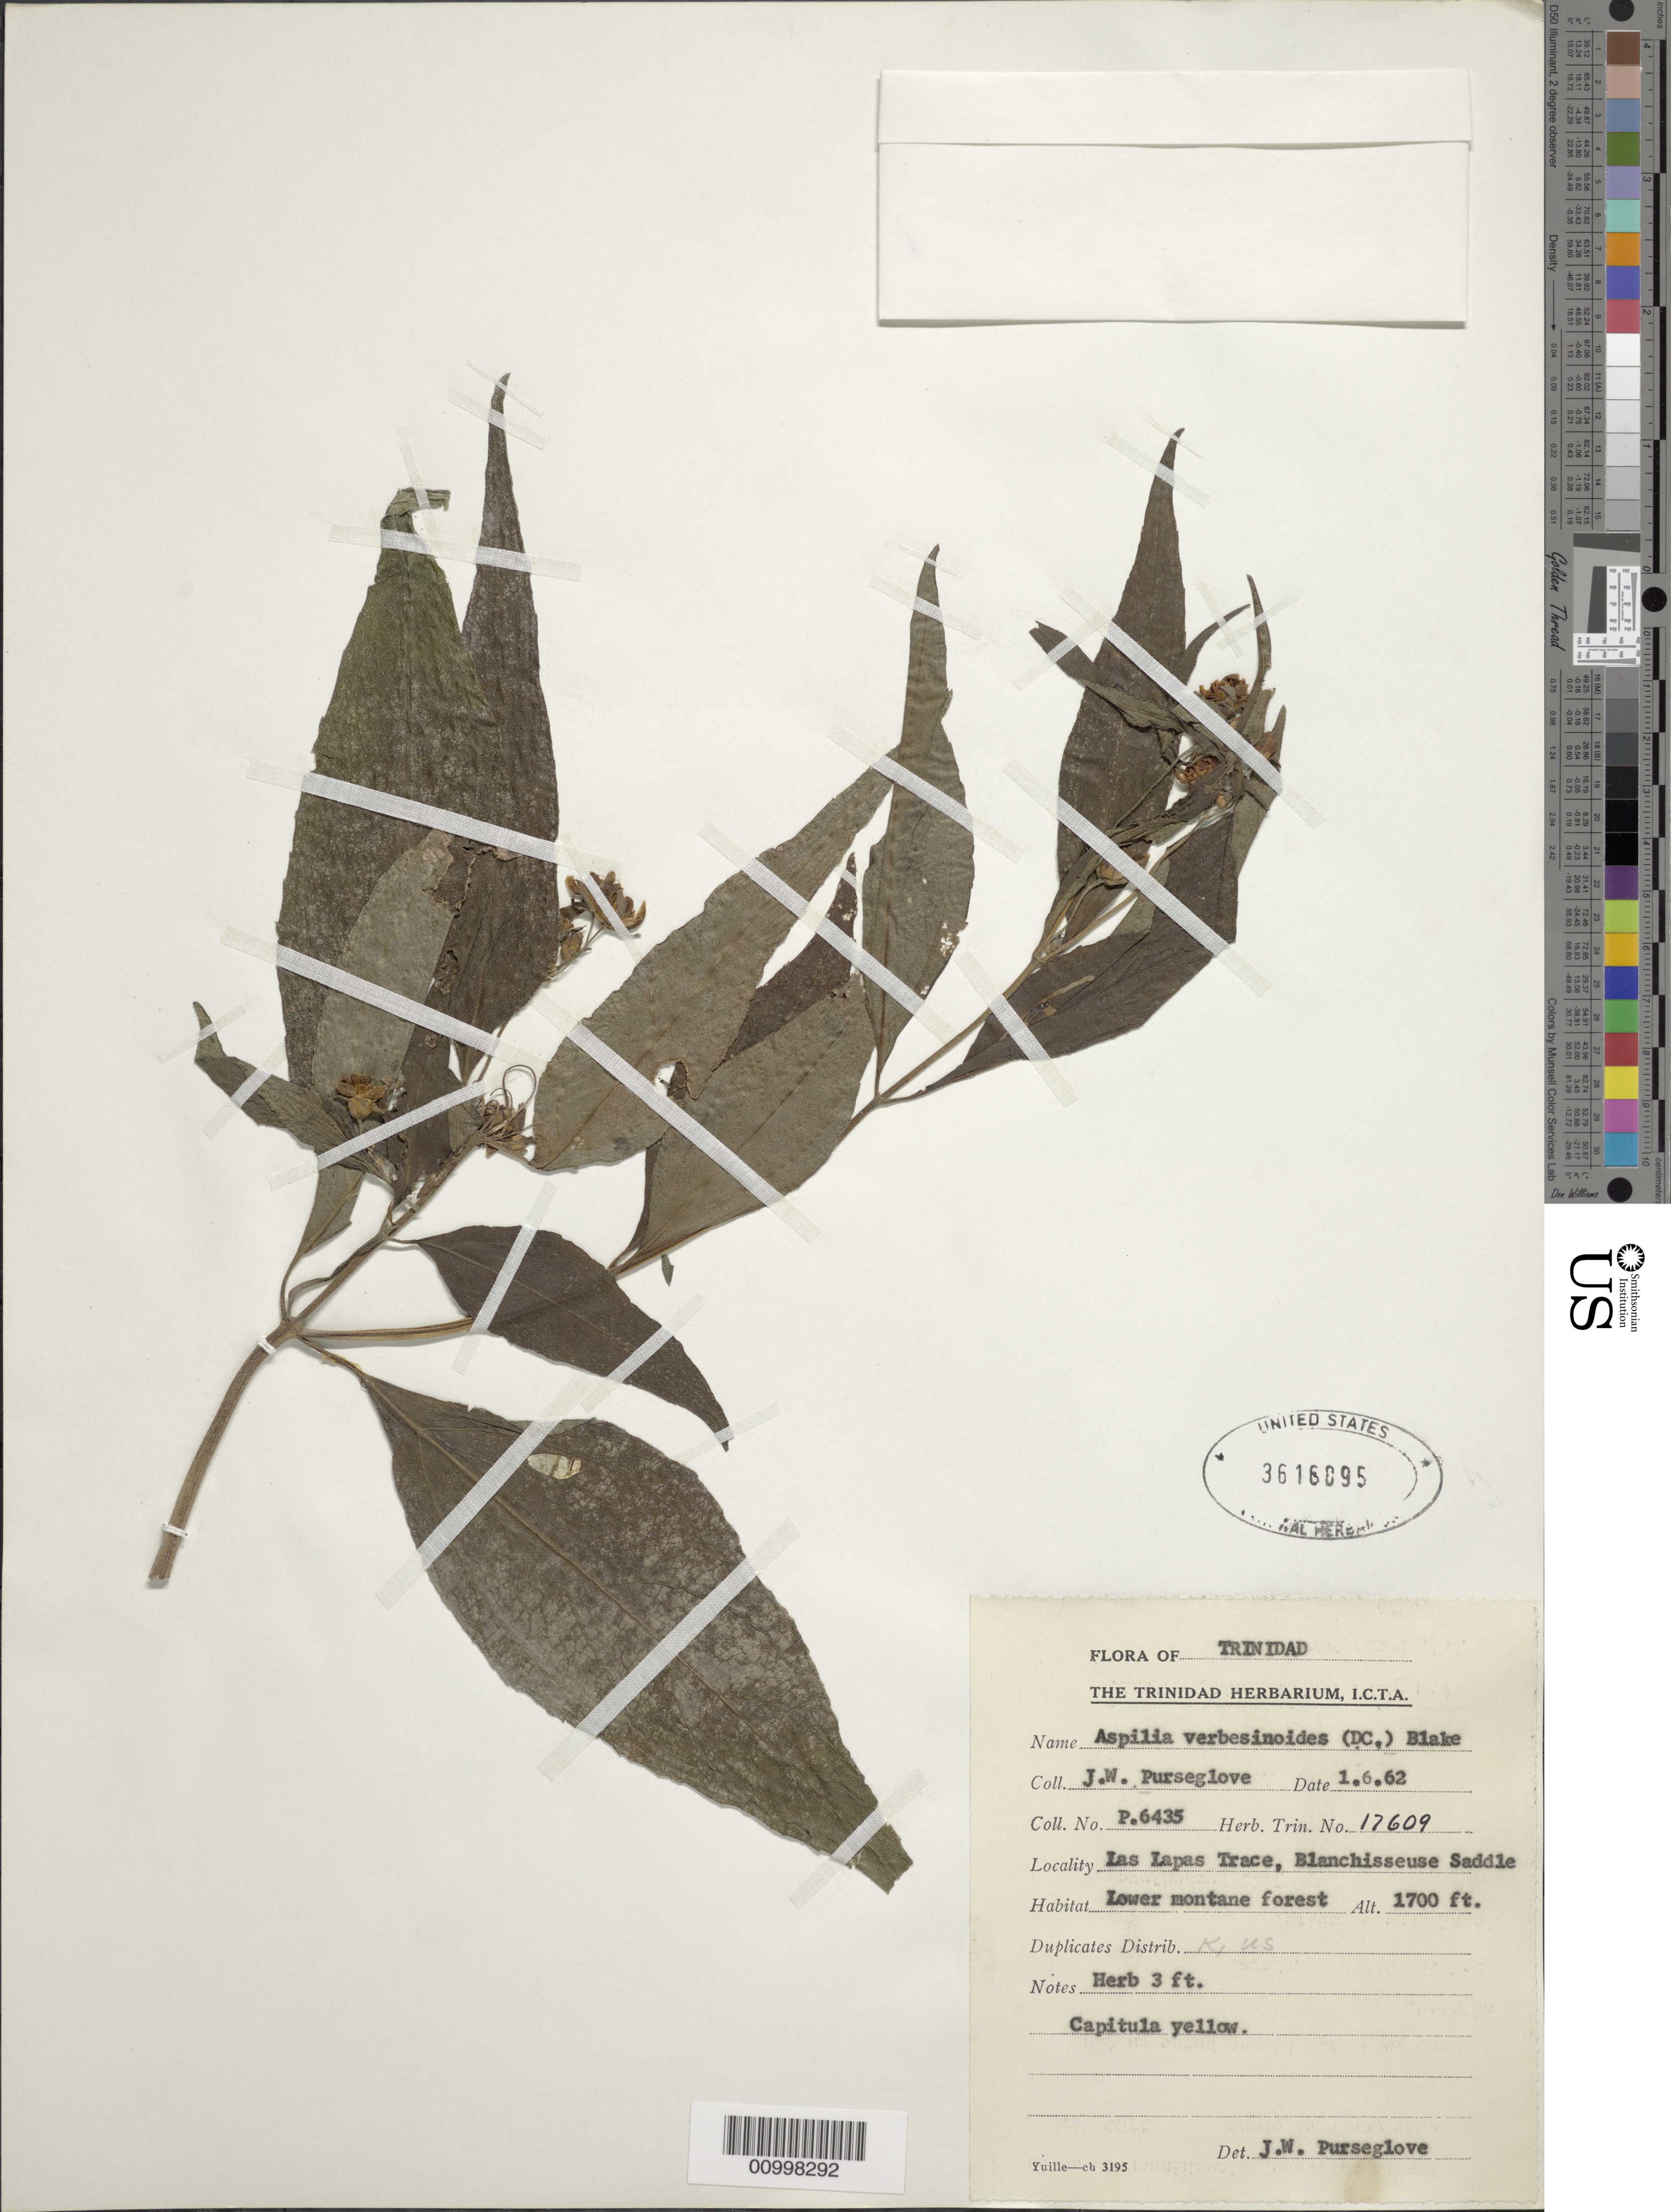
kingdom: Plantae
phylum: Tracheophyta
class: Magnoliopsida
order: Asterales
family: Asteraceae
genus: Elaphandra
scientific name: Elaphandra verbesinoides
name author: (DC.) H. Rob.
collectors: J. Purseglove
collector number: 6435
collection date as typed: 06 Jan 1962 or 01 Jun 1962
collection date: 1962-01-06 or 1962-06-01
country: Trinidad and Tobago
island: Trinidad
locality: Las Lapa Trace, Blanchisseuse Saddle, lower montane forest.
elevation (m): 518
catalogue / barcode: US 3616895